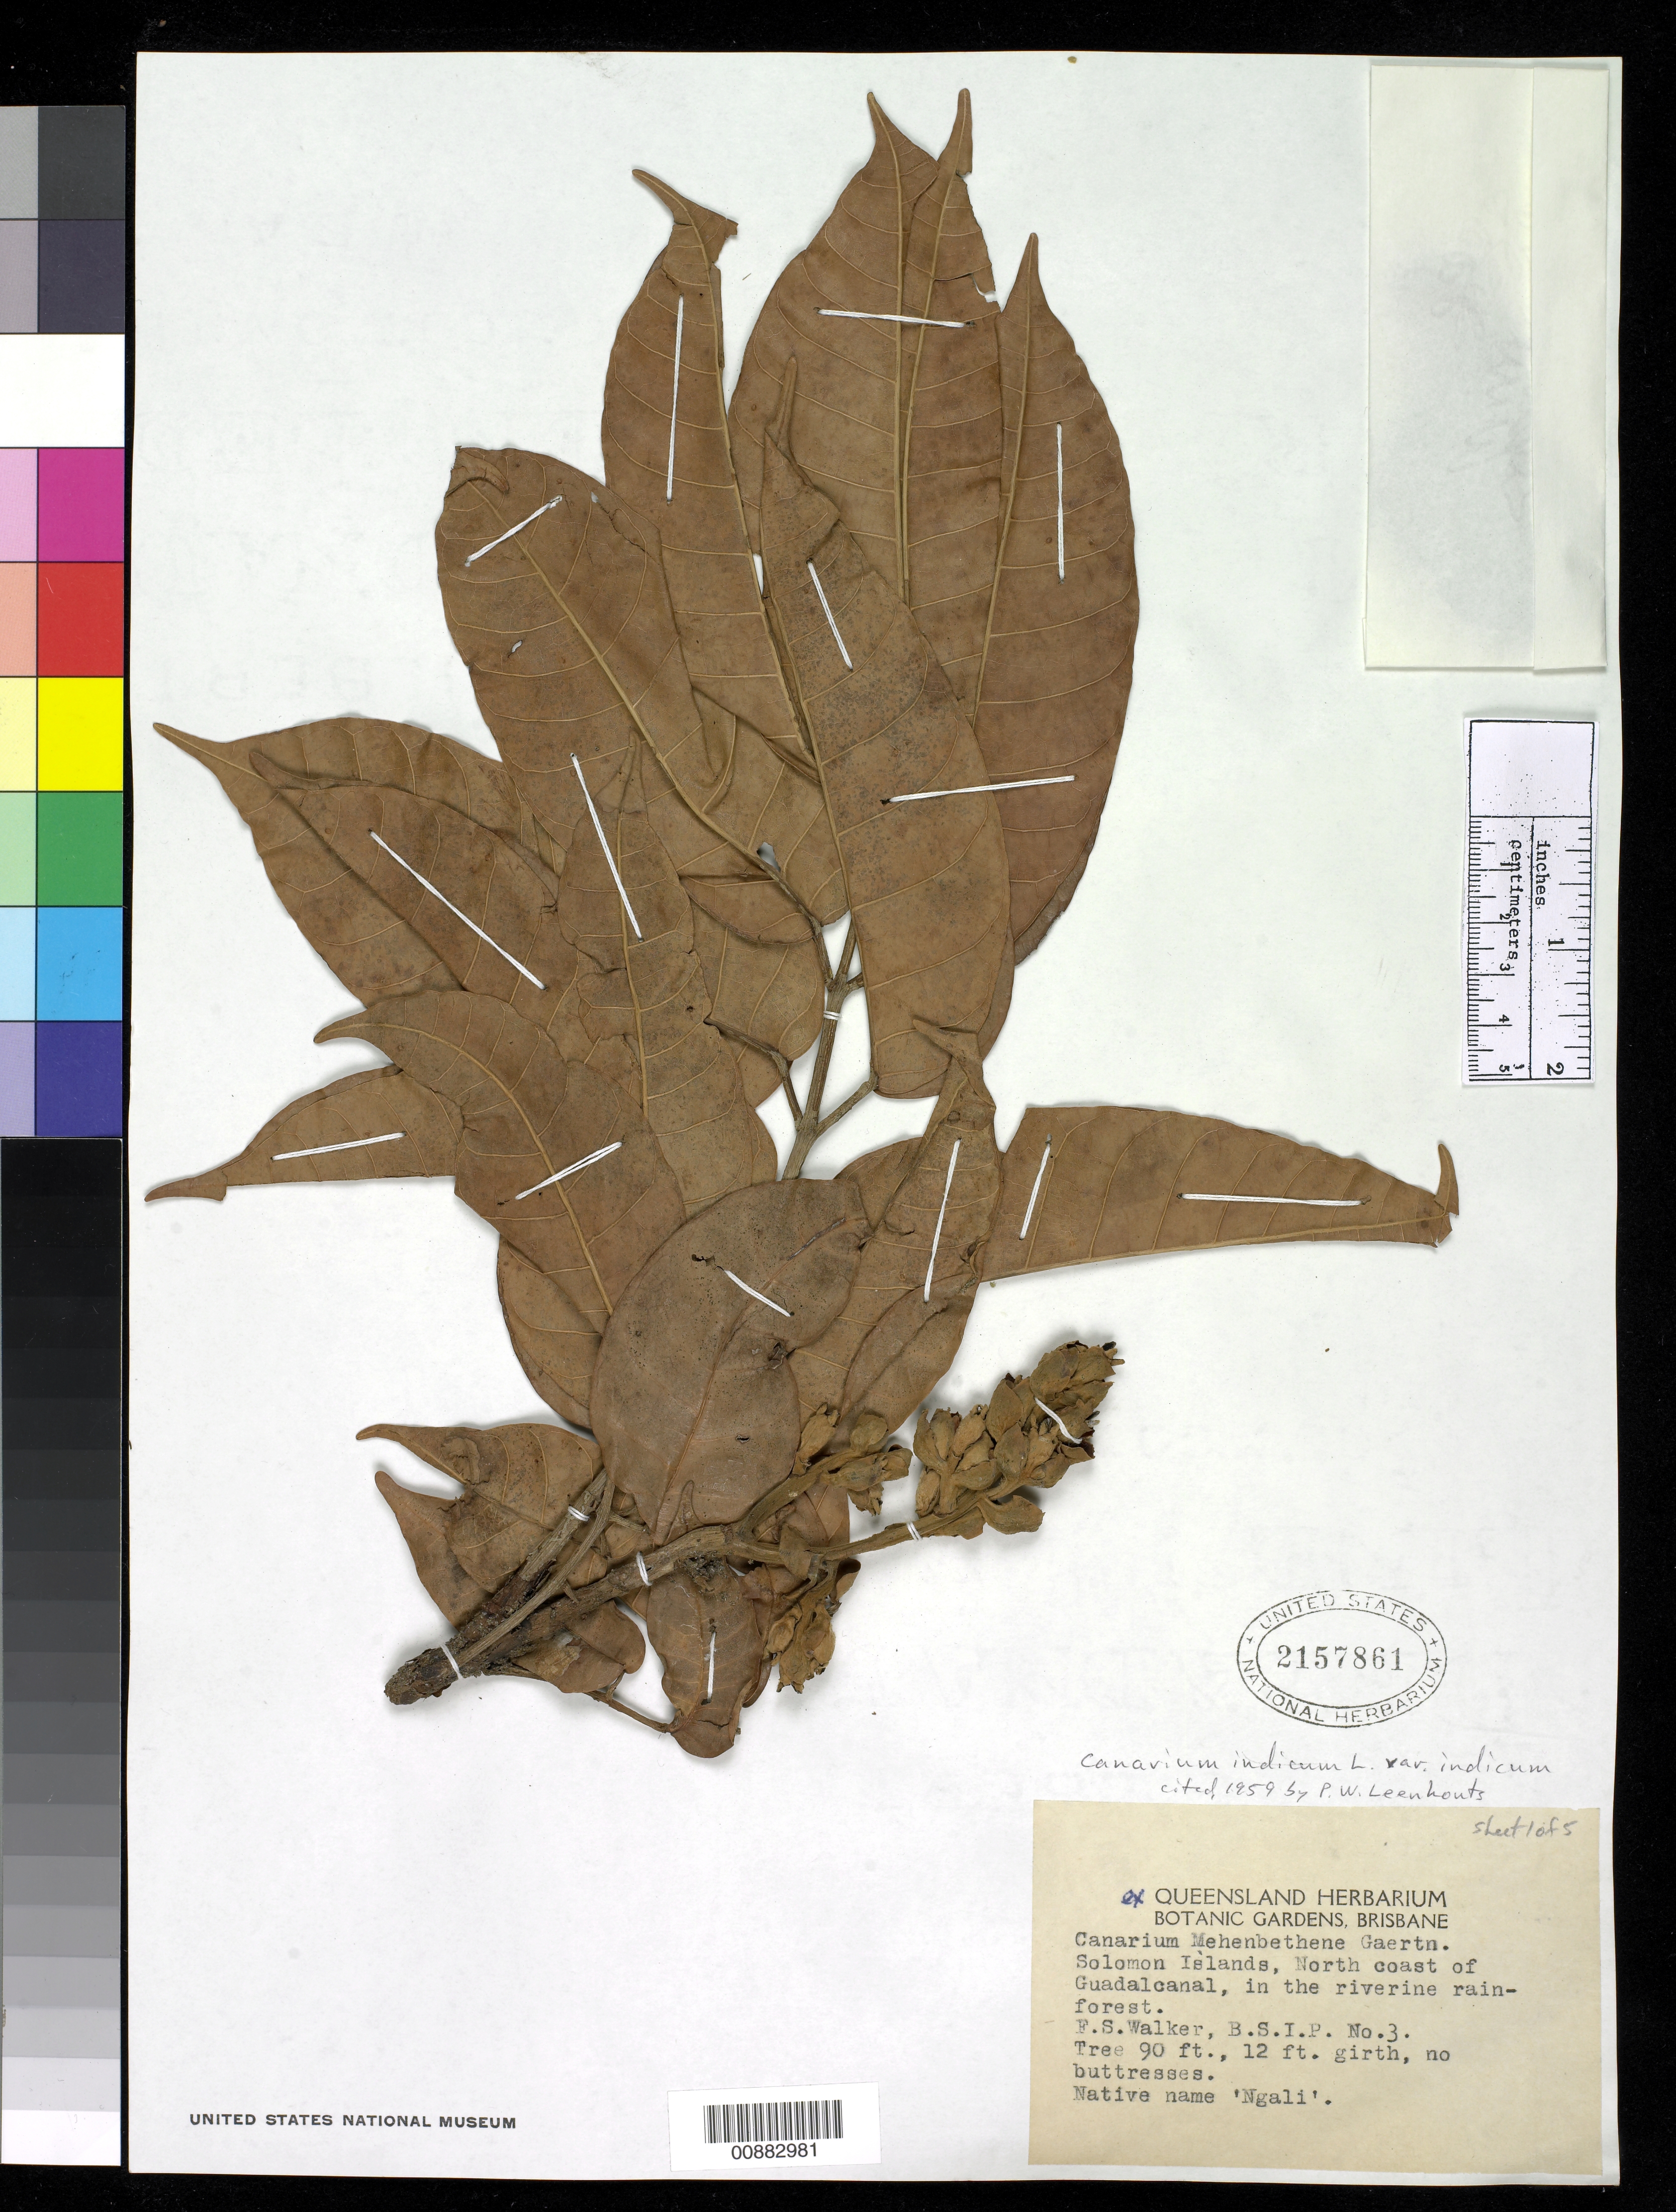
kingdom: Plantae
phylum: Tracheophyta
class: Magnoliopsida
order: Sapindales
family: Burseraceae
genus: Canarium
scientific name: Canarium mehenbethene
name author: Gaertn.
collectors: F. Walker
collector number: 3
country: Solomon Islands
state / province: Guadalcanal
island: Guadalcanal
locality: North coast of Guadalcanal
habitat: in the riverine rainforest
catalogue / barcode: US 2157861